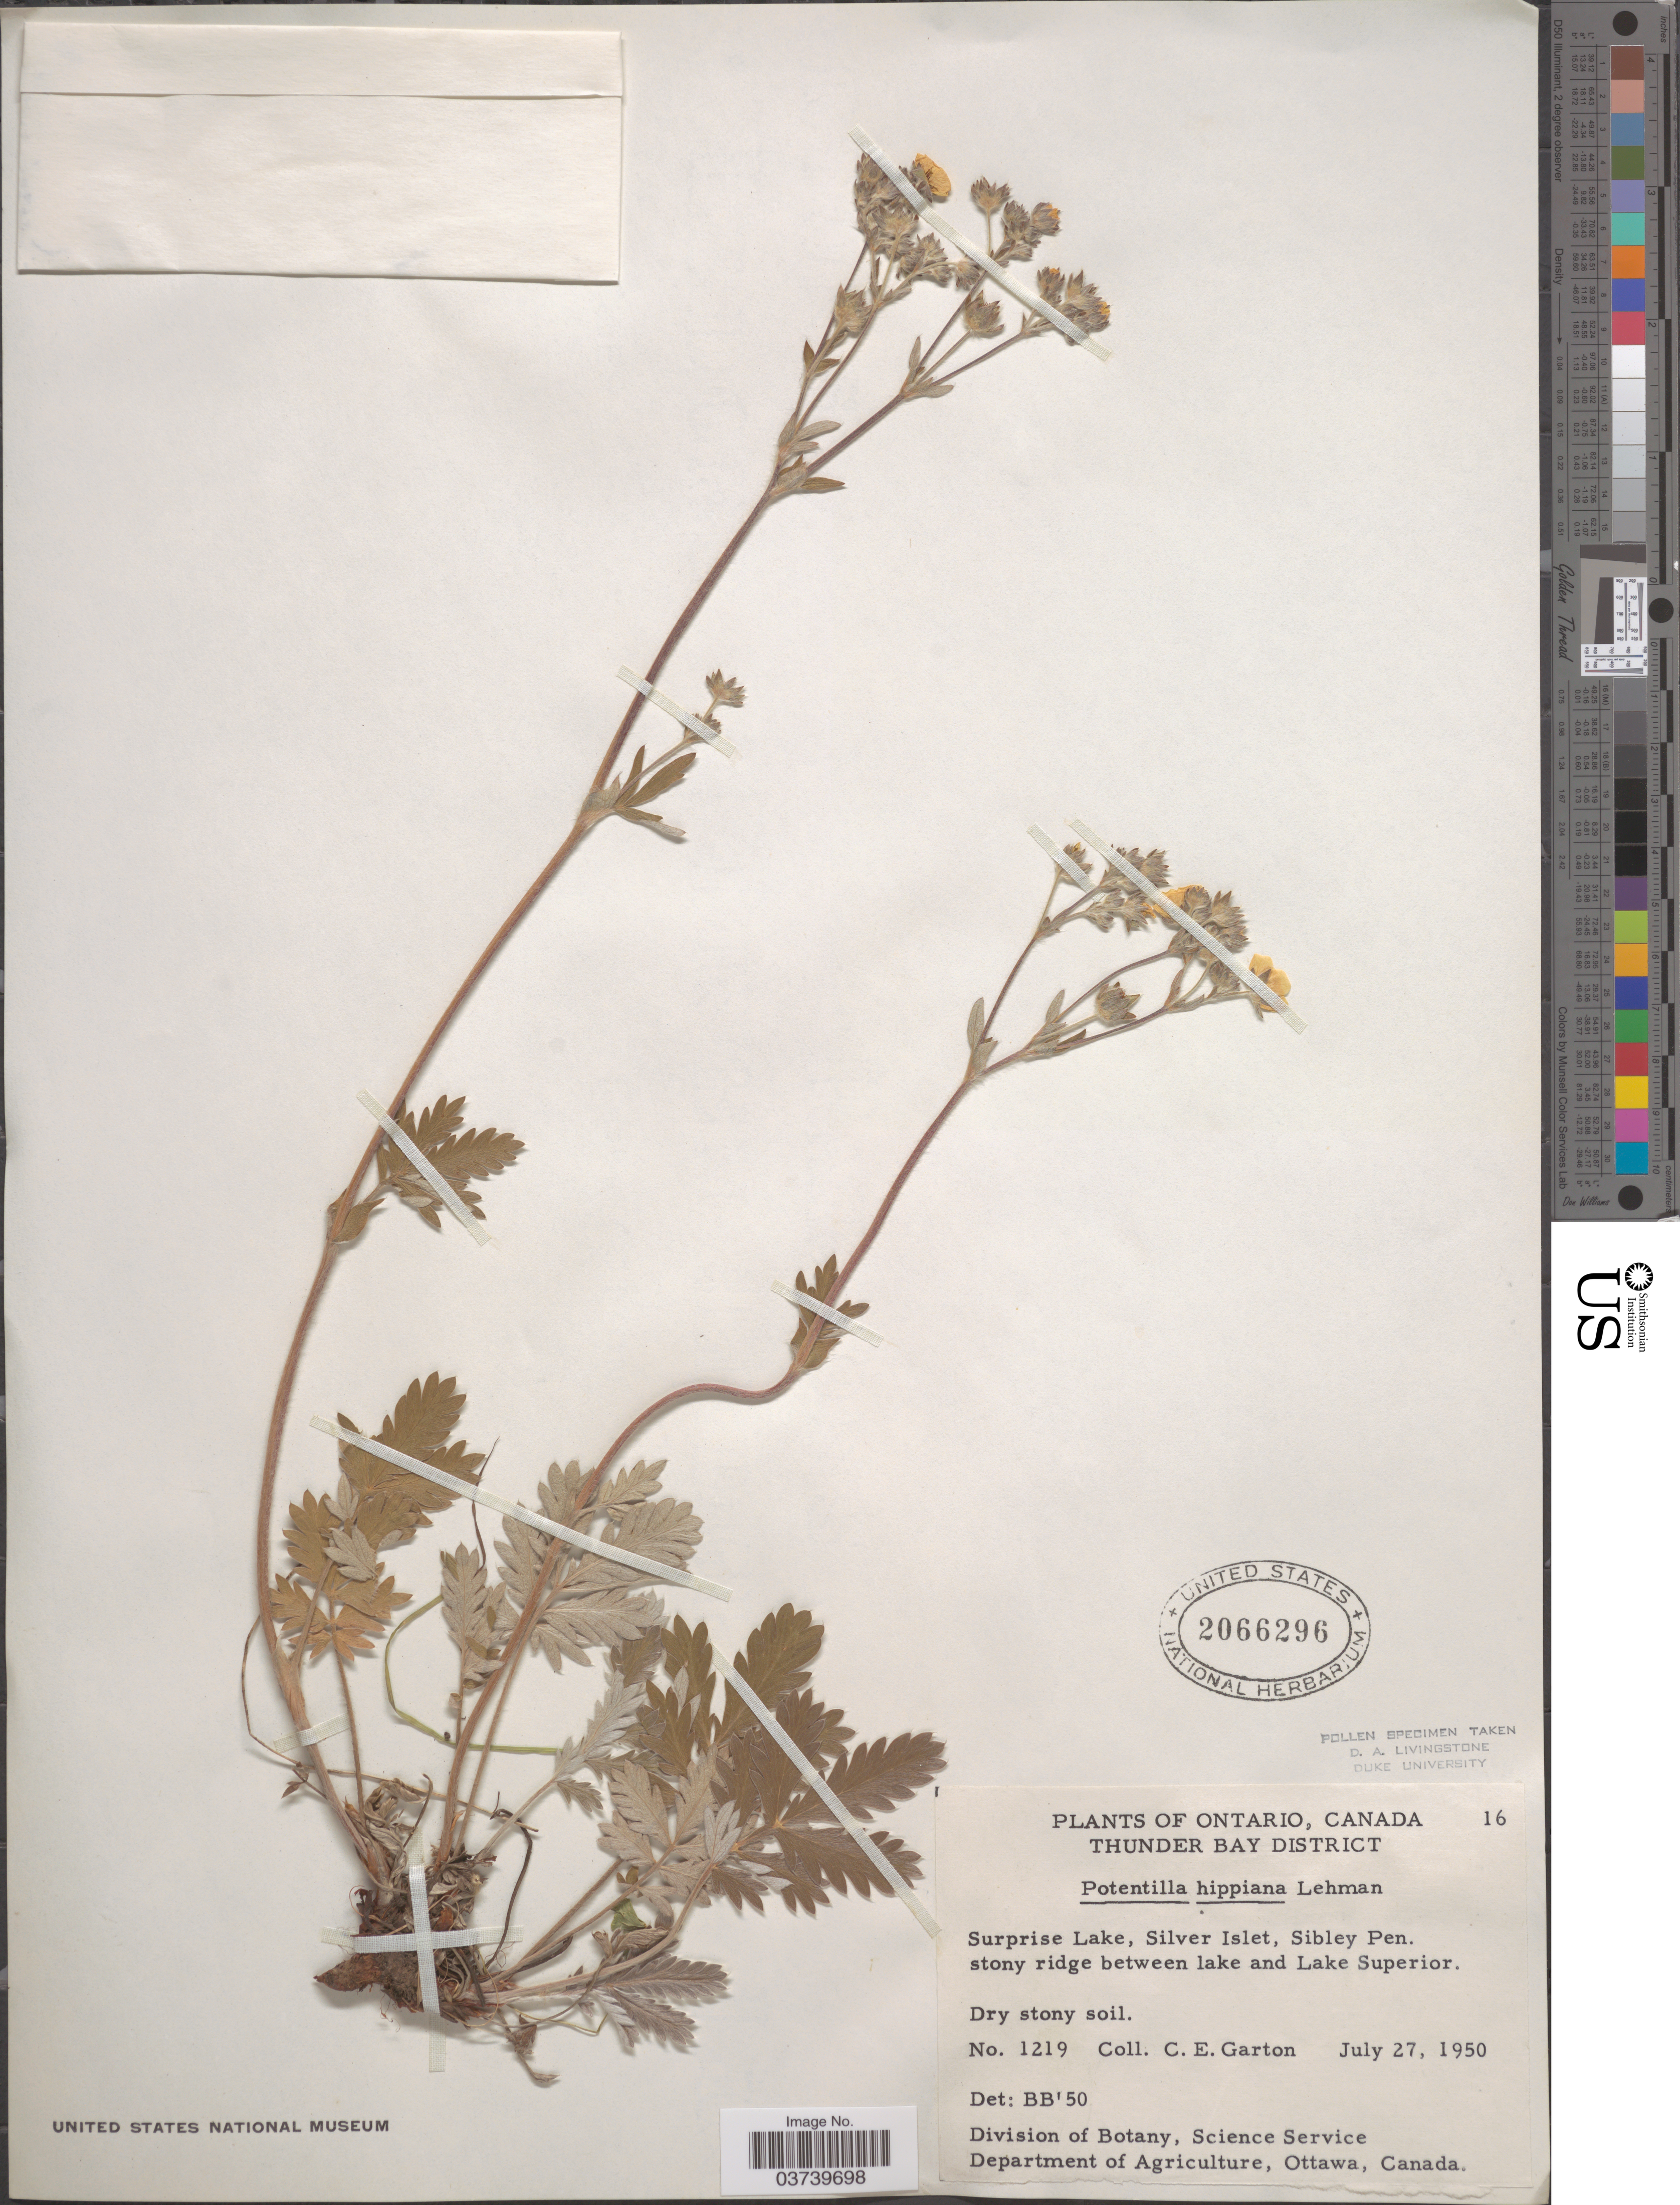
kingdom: Plantae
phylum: Tracheophyta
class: Magnoliopsida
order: Rosales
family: Rosaceae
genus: Potentilla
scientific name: Potentilla hippiana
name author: Lehm.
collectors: C. E. Garton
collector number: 1219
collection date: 1950-07-27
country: Canada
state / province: Ontario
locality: Thunder Bay District. Surprise Lake, Silver Islet, Sibley Pen. Stony ridge between lake and Lake Superior.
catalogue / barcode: US 2066296